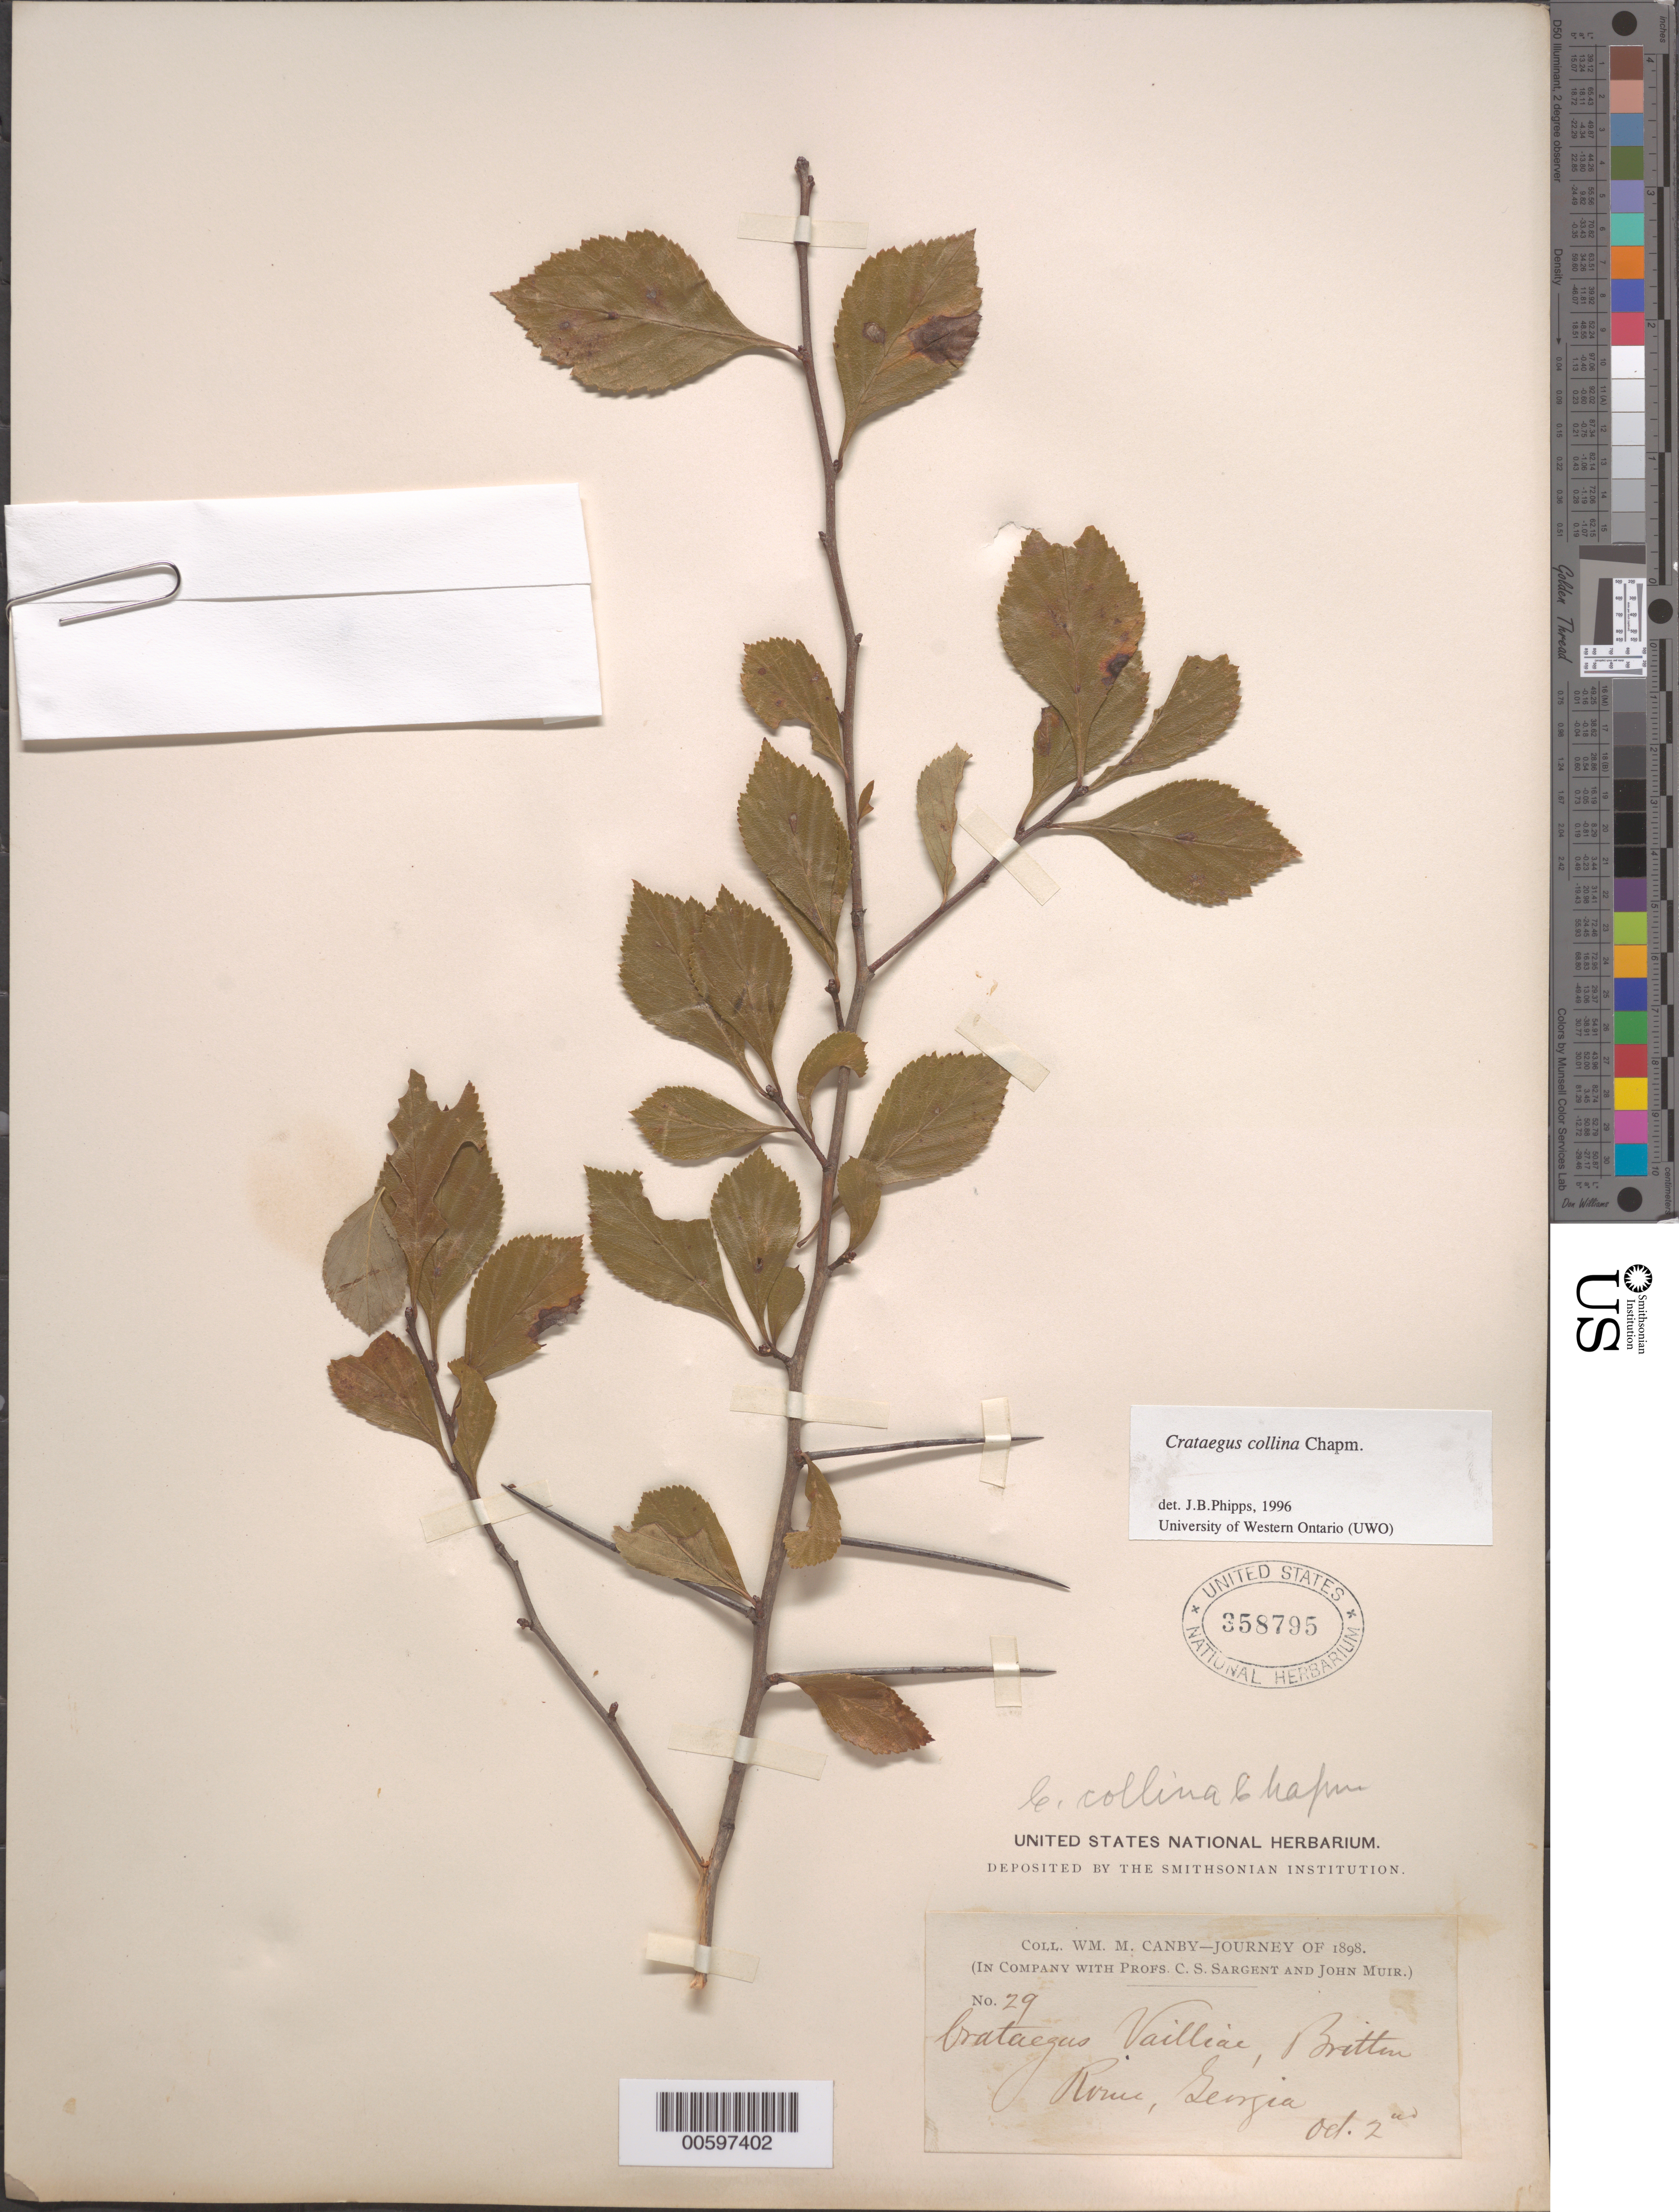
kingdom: Plantae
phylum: Tracheophyta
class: Magnoliopsida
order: Rosales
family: Rosaceae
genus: Crataegus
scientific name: Crataegus collina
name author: Chapm.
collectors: W. M. Canby, C. S. Sargent & J. Muir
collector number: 29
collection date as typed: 02 Oct 1898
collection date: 1898-10-02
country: United States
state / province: Georgia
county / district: Floyd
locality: Rome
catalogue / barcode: US 358795